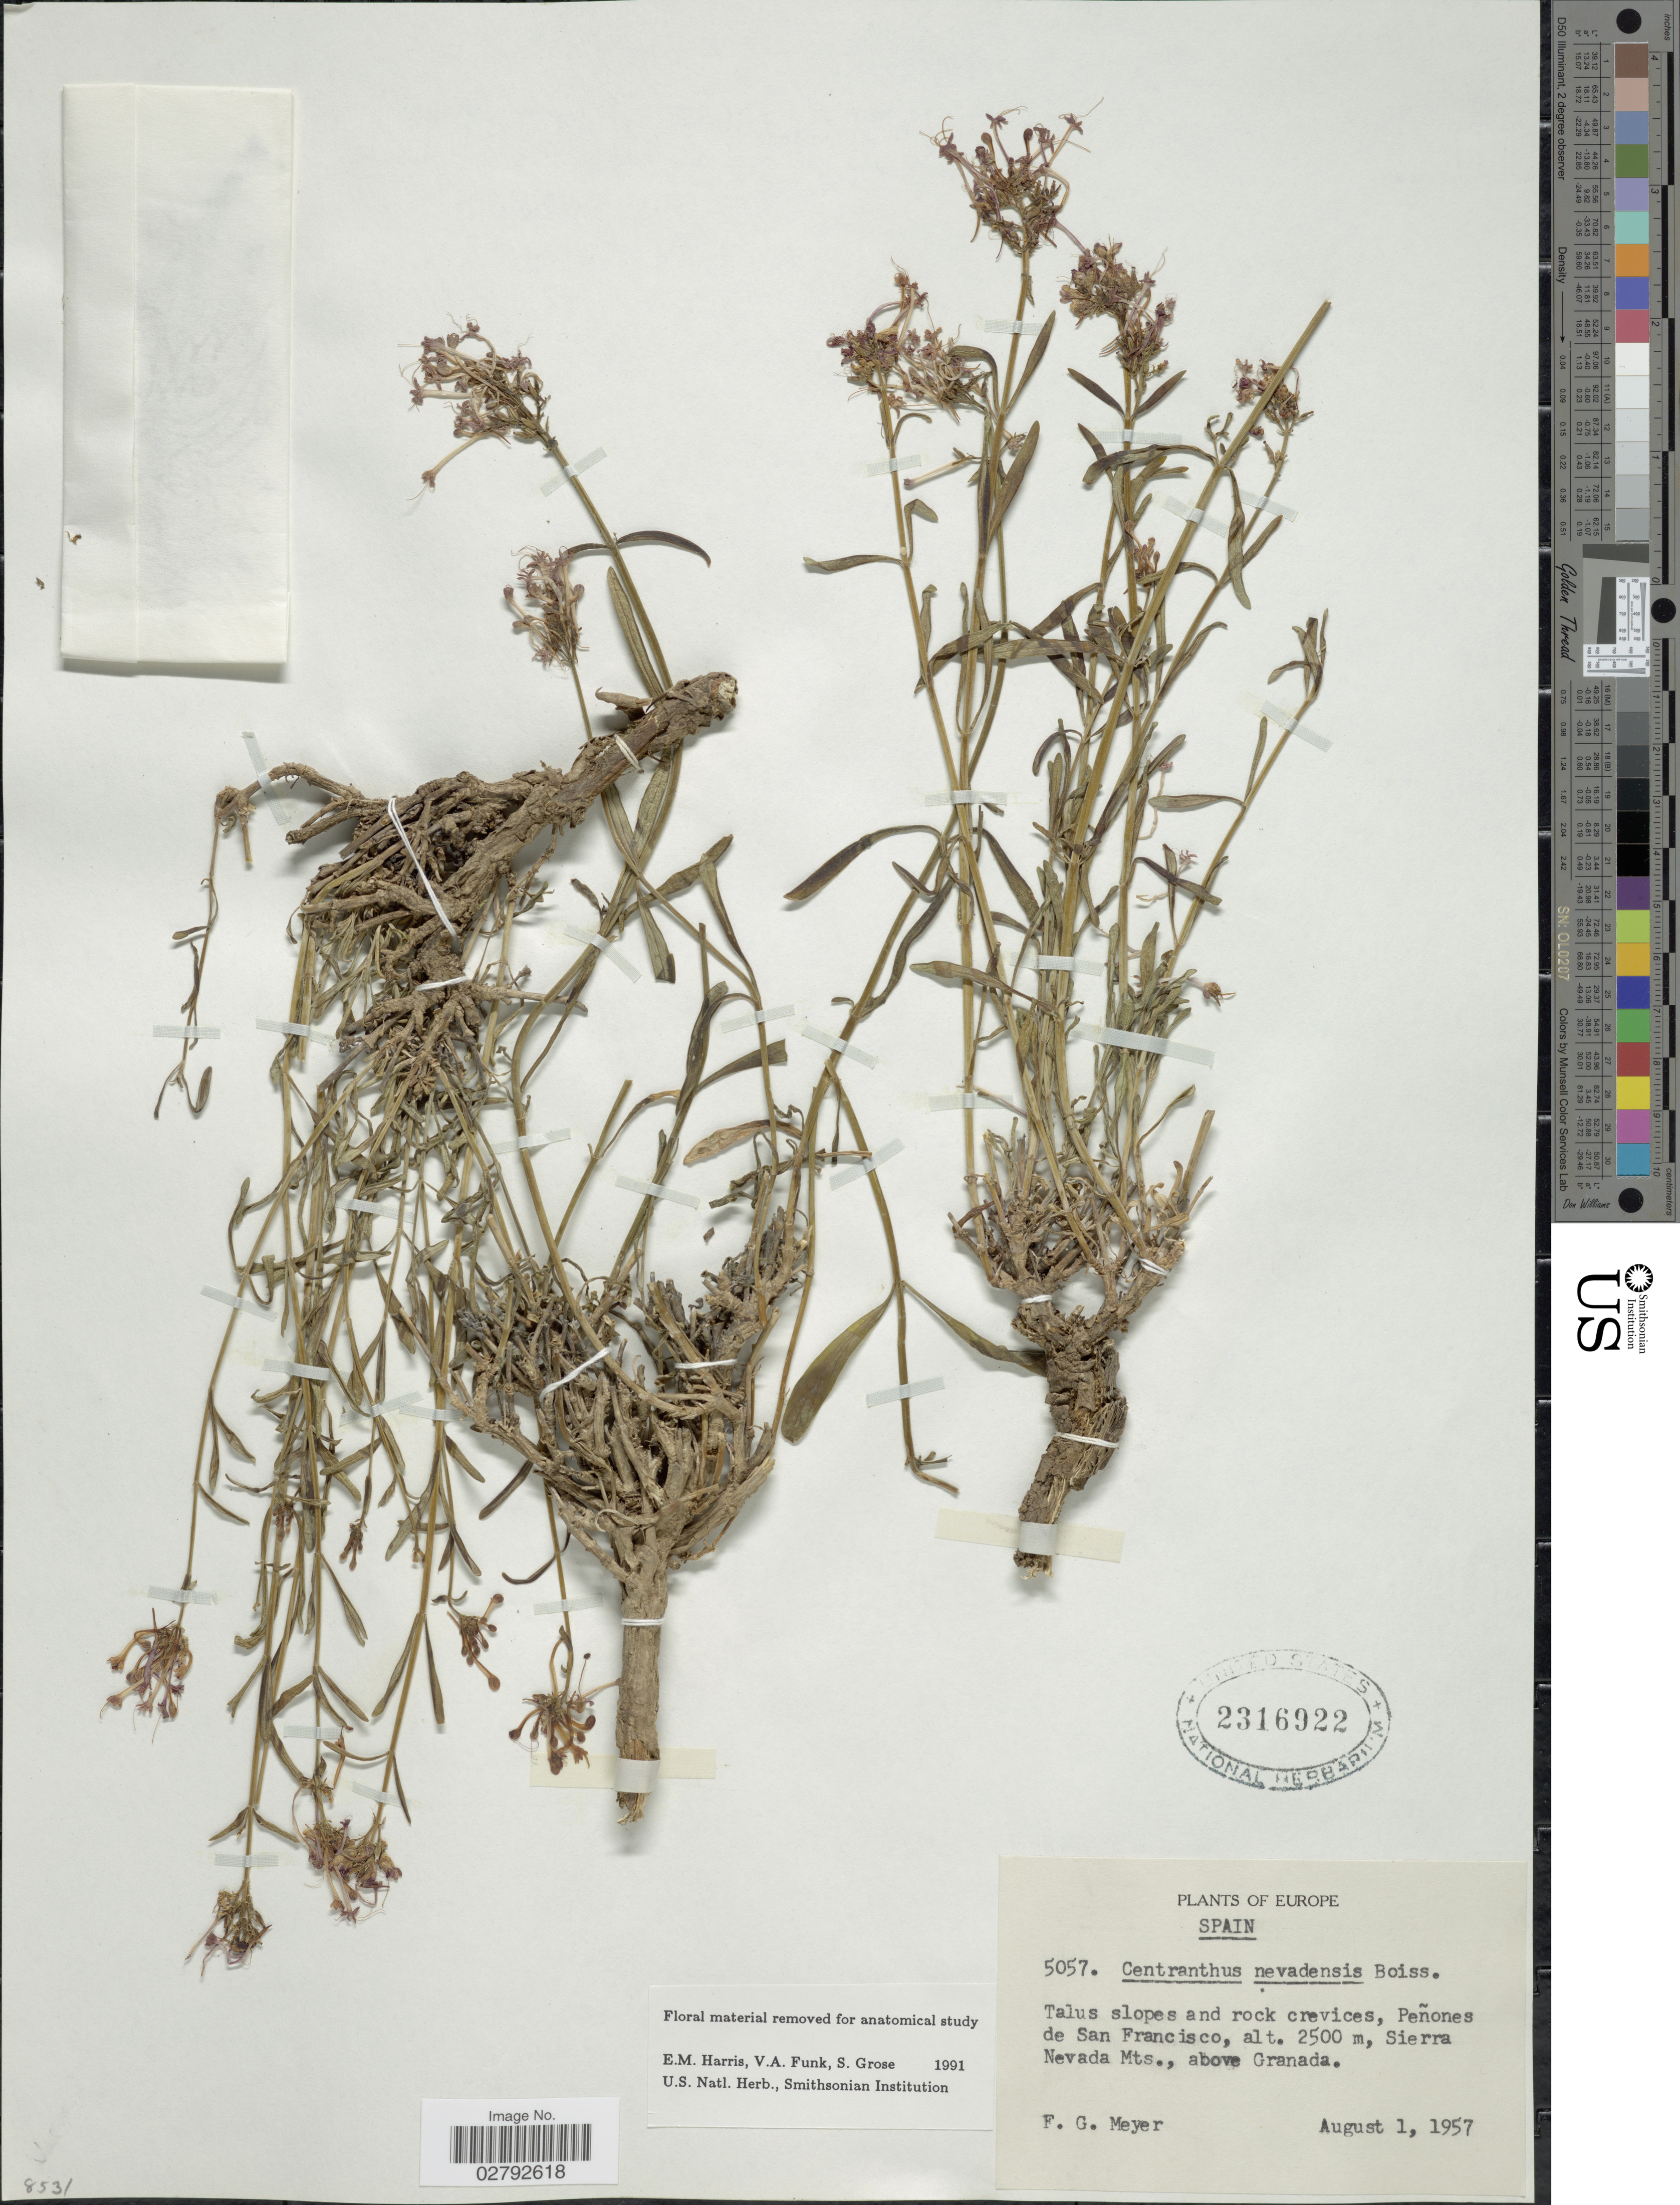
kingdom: Plantae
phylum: Tracheophyta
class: Magnoliopsida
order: Dipsacales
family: Caprifoliaceae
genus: Centranthus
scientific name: Centranthus nevadensis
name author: Boiss.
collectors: F. G. Meyer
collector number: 5057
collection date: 1957-08-01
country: Spain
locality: Talus slopes and rock crevices, Peñones de San Francisco, Sierra Nevada Mts., above Granada.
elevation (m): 2500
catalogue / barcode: US 2316922